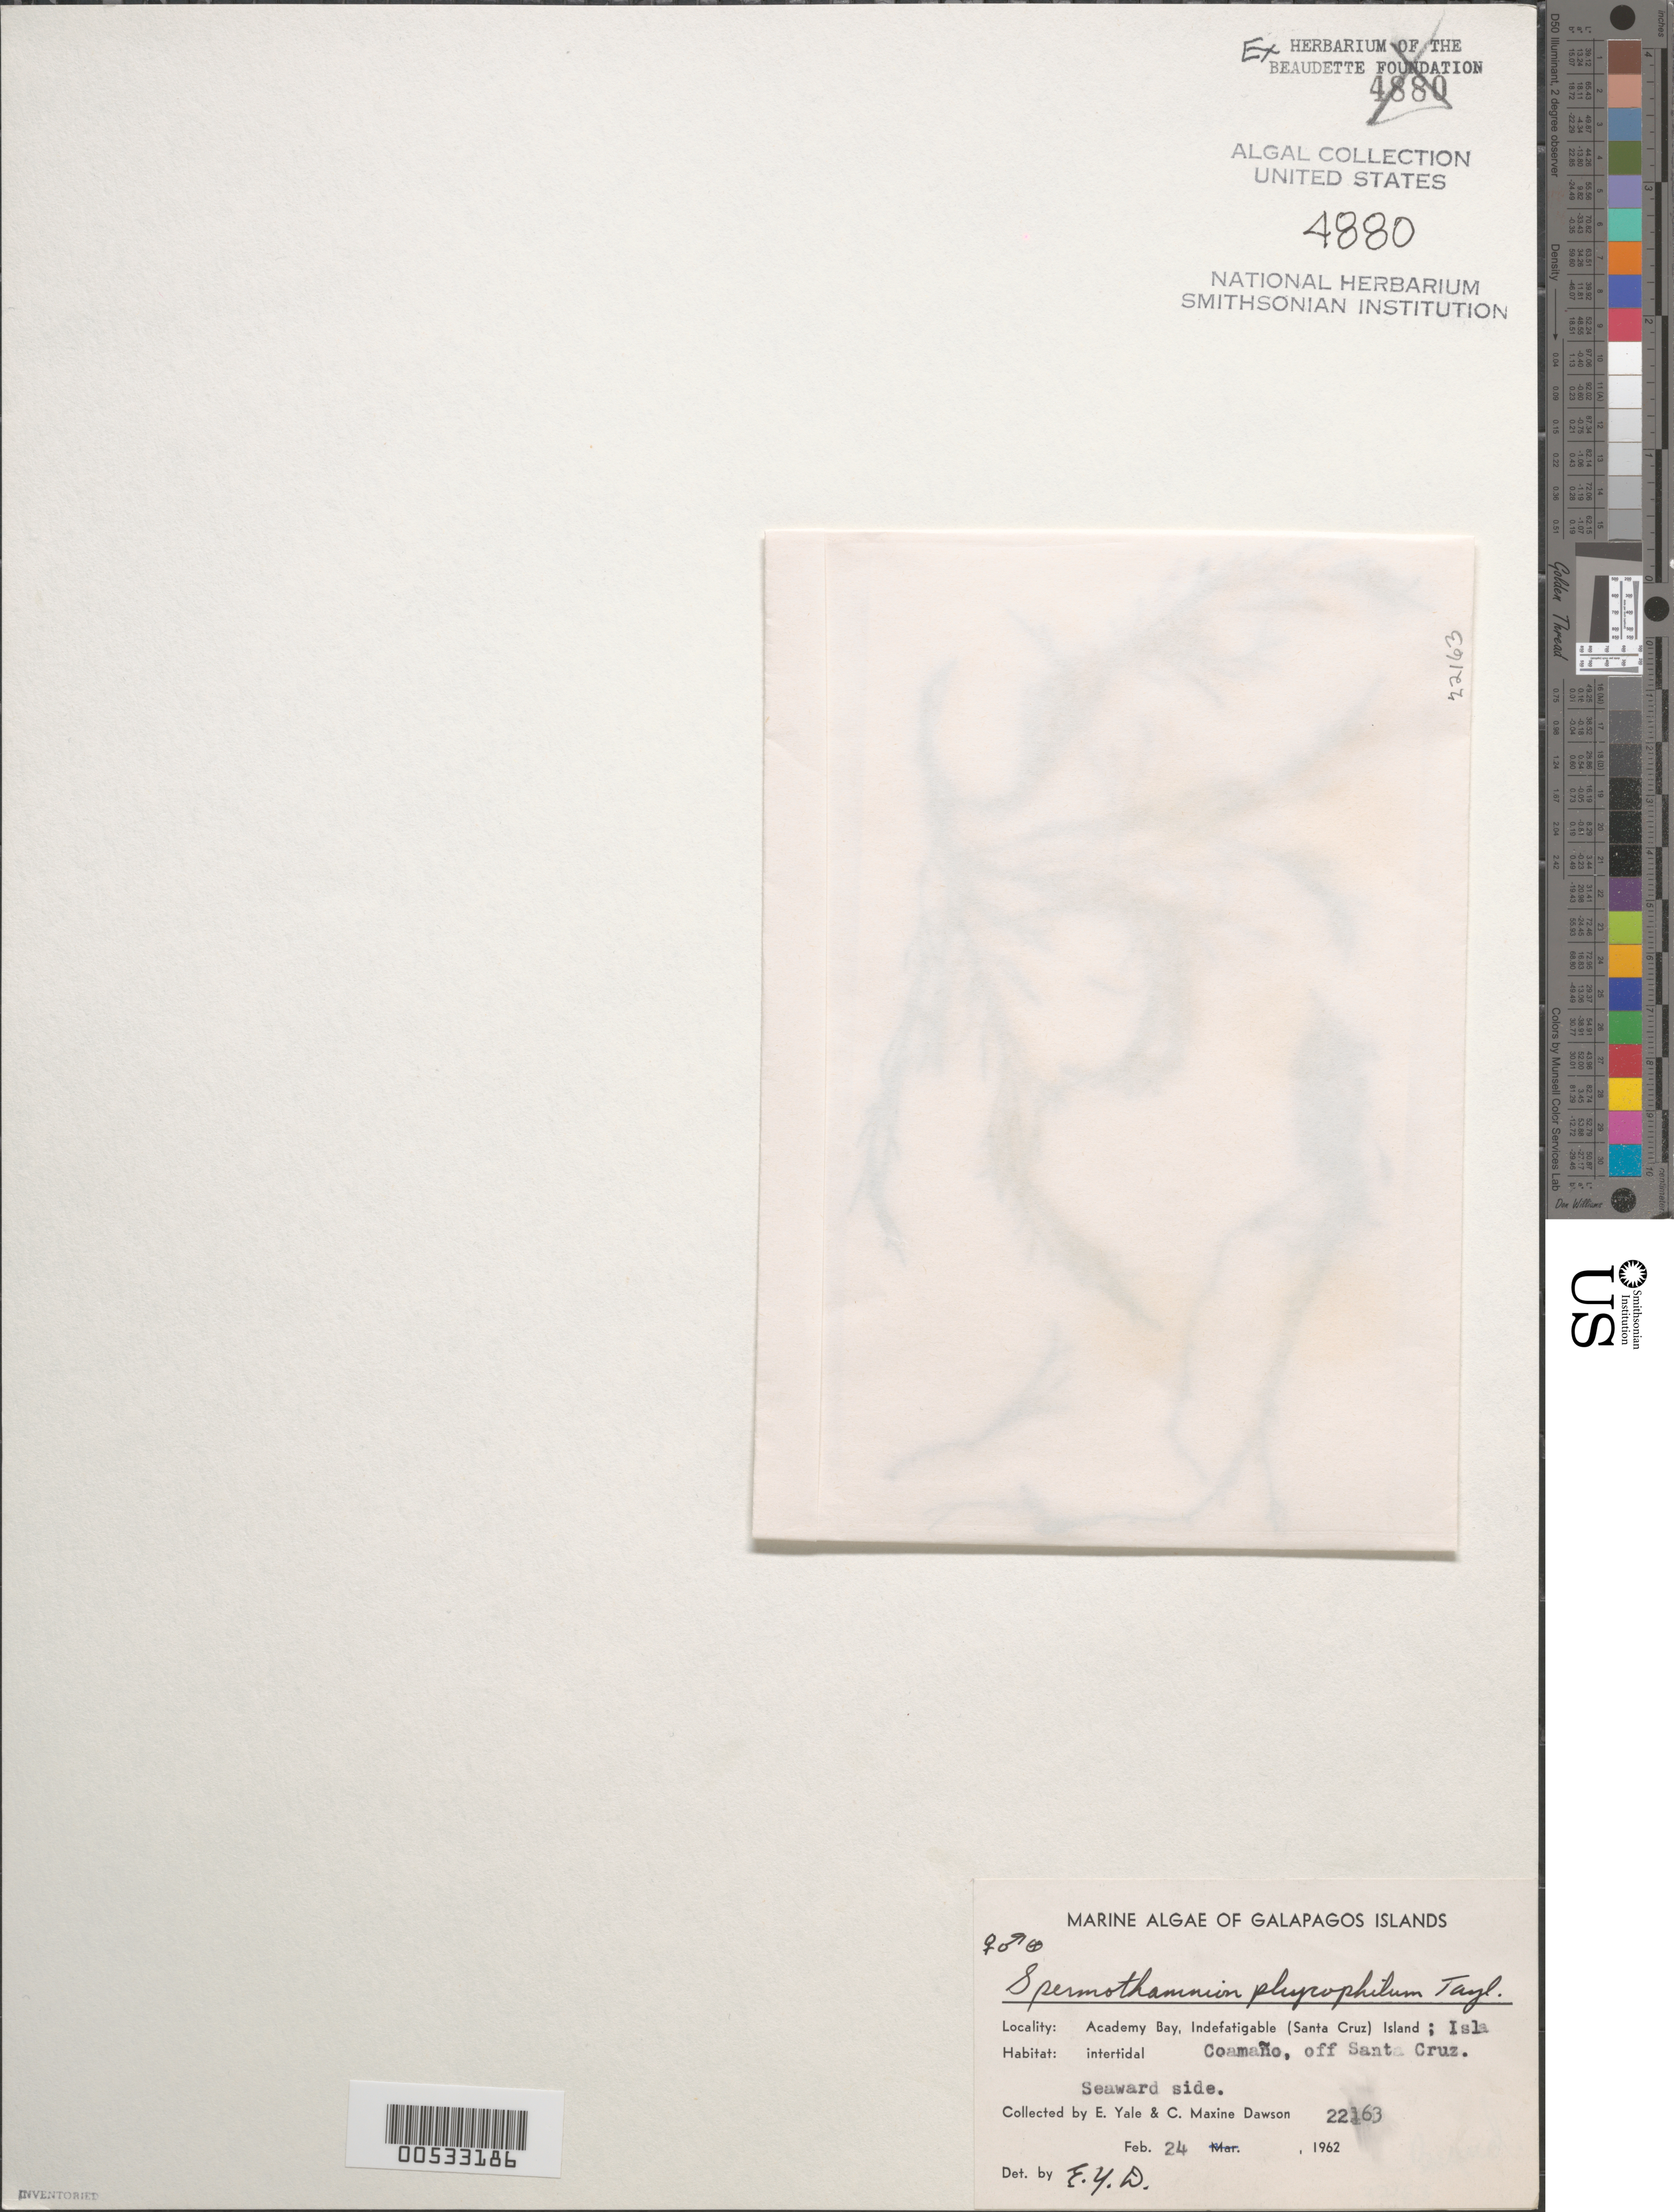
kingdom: Plantae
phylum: Rhodophyta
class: Florideophyceae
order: Ceramiales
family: Wrangeliaceae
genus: Tiffaniella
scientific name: Tiffaniella phycophila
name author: (W.R. Taylor) Gordon-Mills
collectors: E. Y. Dawson & C. M. Dawson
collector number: EYD 22163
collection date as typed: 24 Feb 1962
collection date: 1962-02-24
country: Ecuador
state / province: Colón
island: Coamano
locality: Off Isla Santa Cruz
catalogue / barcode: US 4880